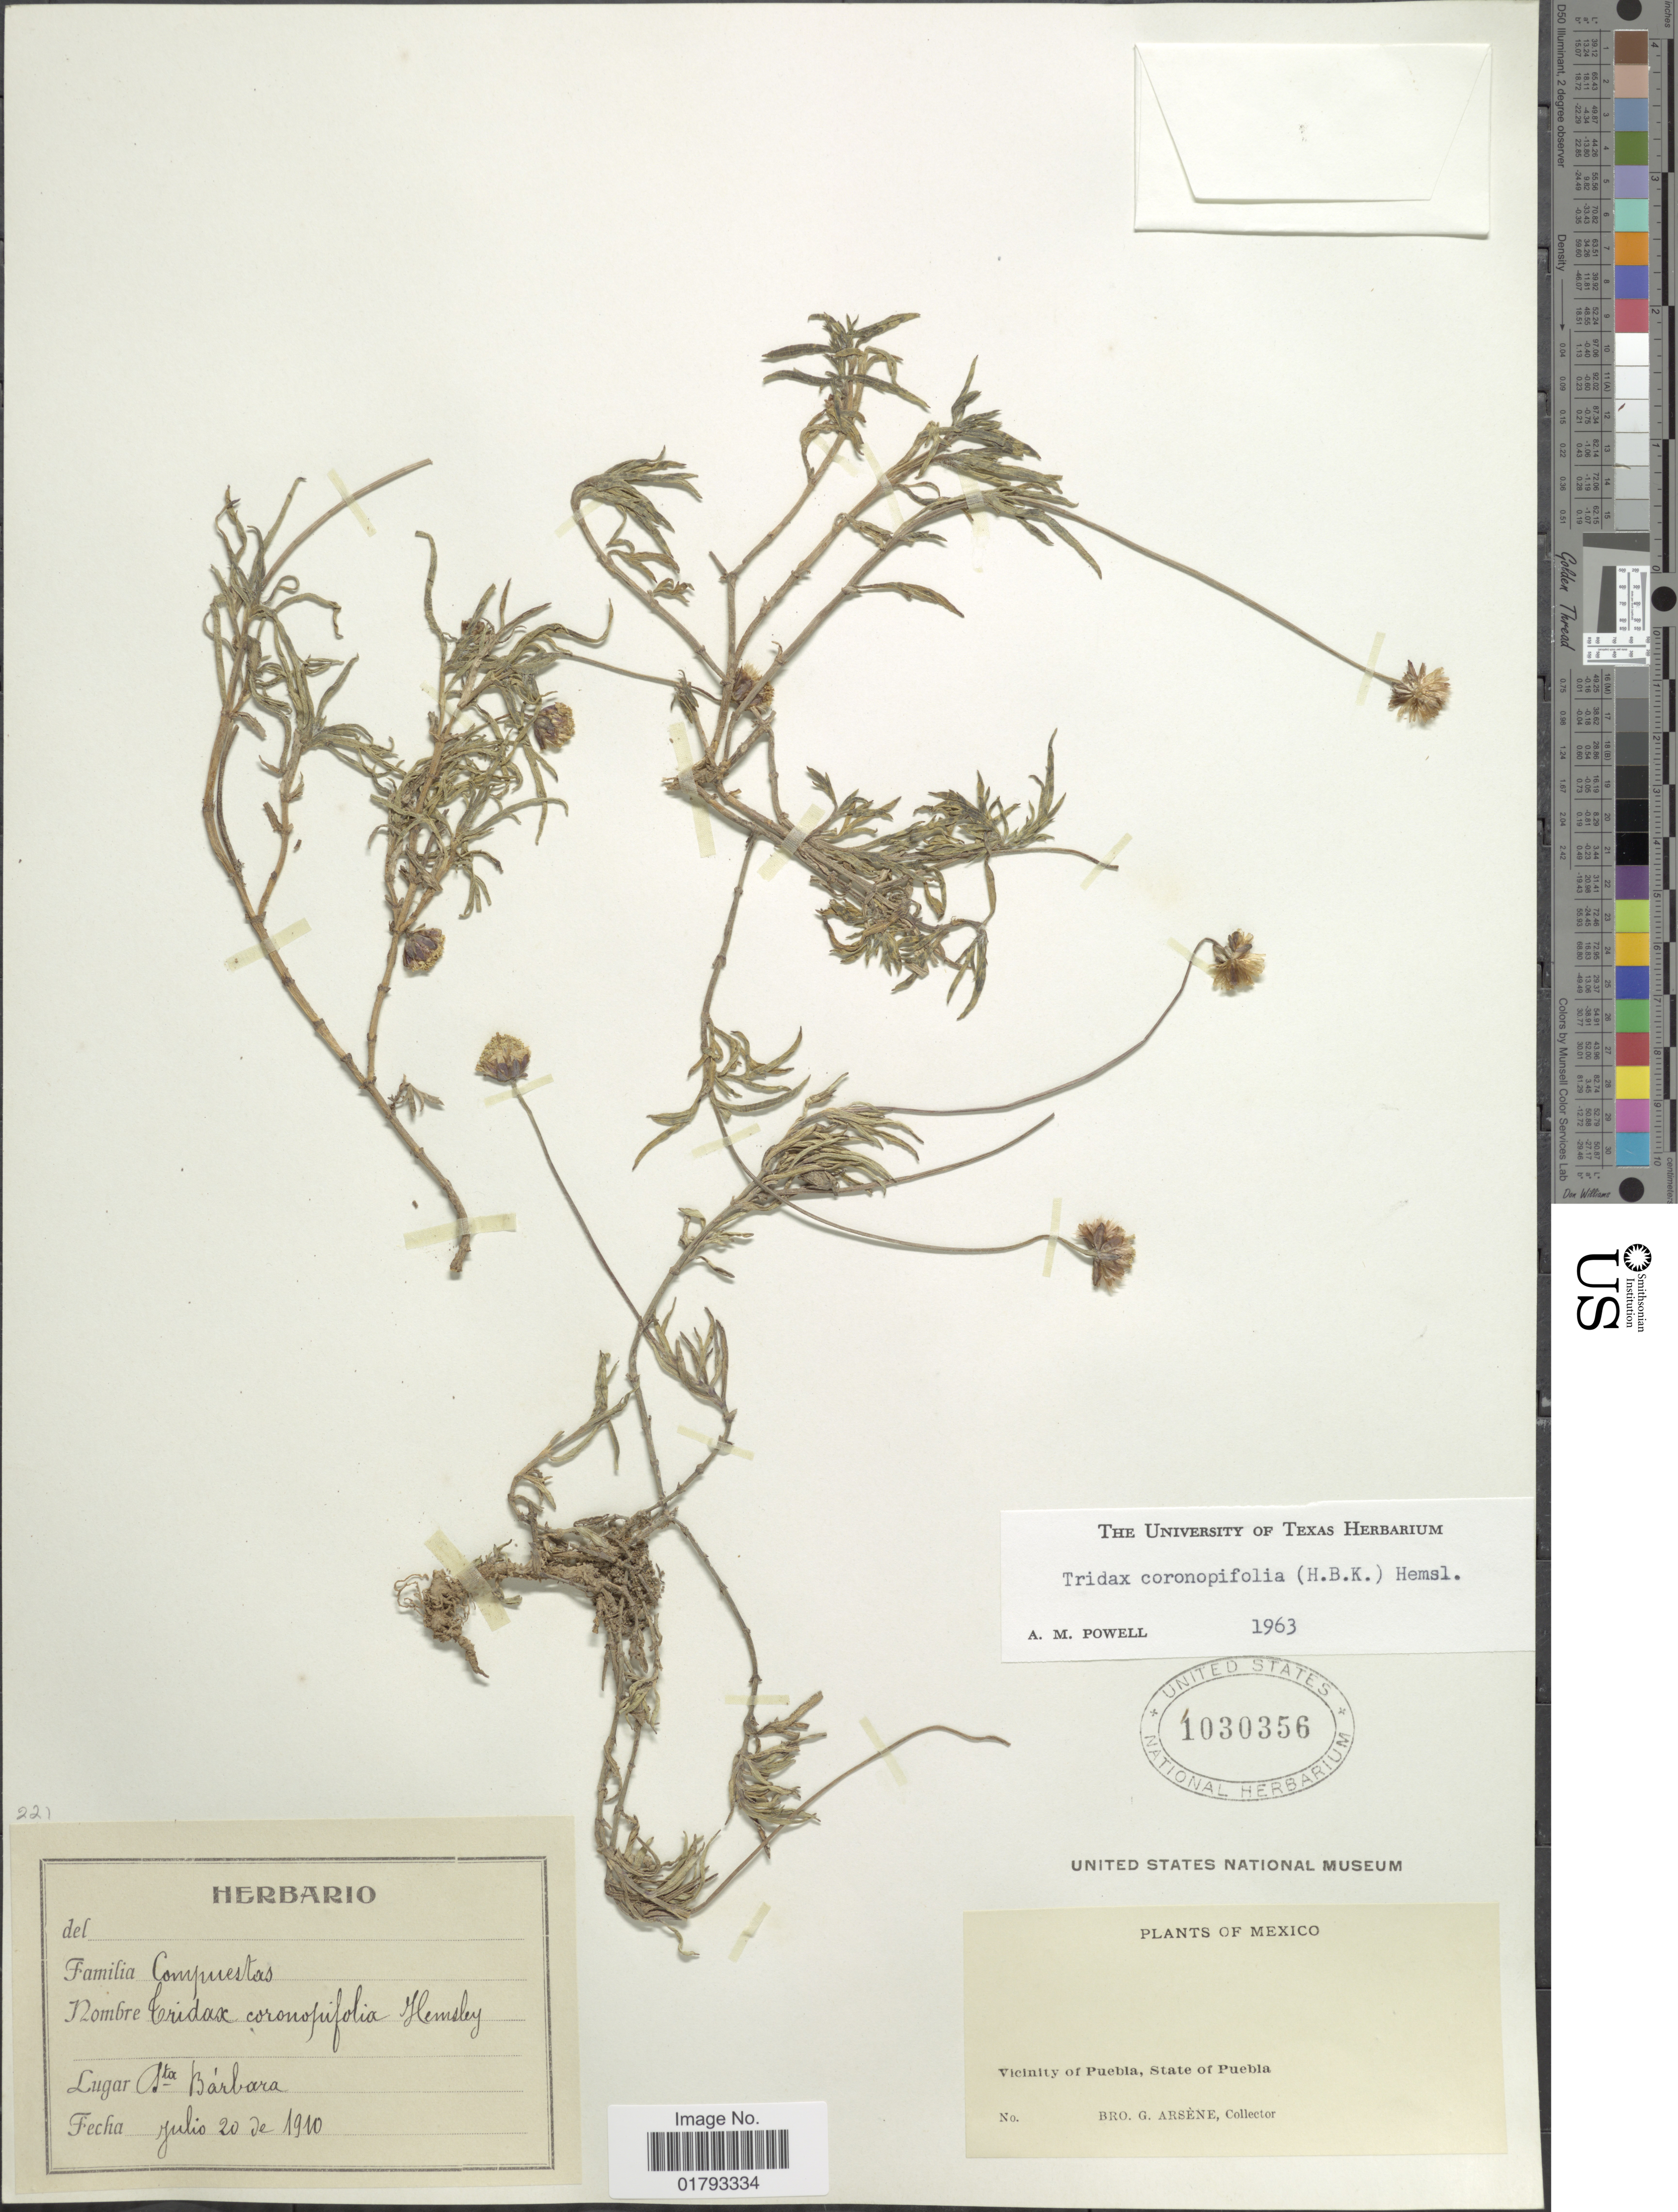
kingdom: Plantae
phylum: Tracheophyta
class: Magnoliopsida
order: Asterales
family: Asteraceae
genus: Tridax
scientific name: Tridax coronopifolia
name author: (Kunth) Hemsl.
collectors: Bro. G. Arsène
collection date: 1910-07-20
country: Mexico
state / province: Puebla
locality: Sta Barbara, Vicinity of Puebla. State of Puebla.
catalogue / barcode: US 1030356